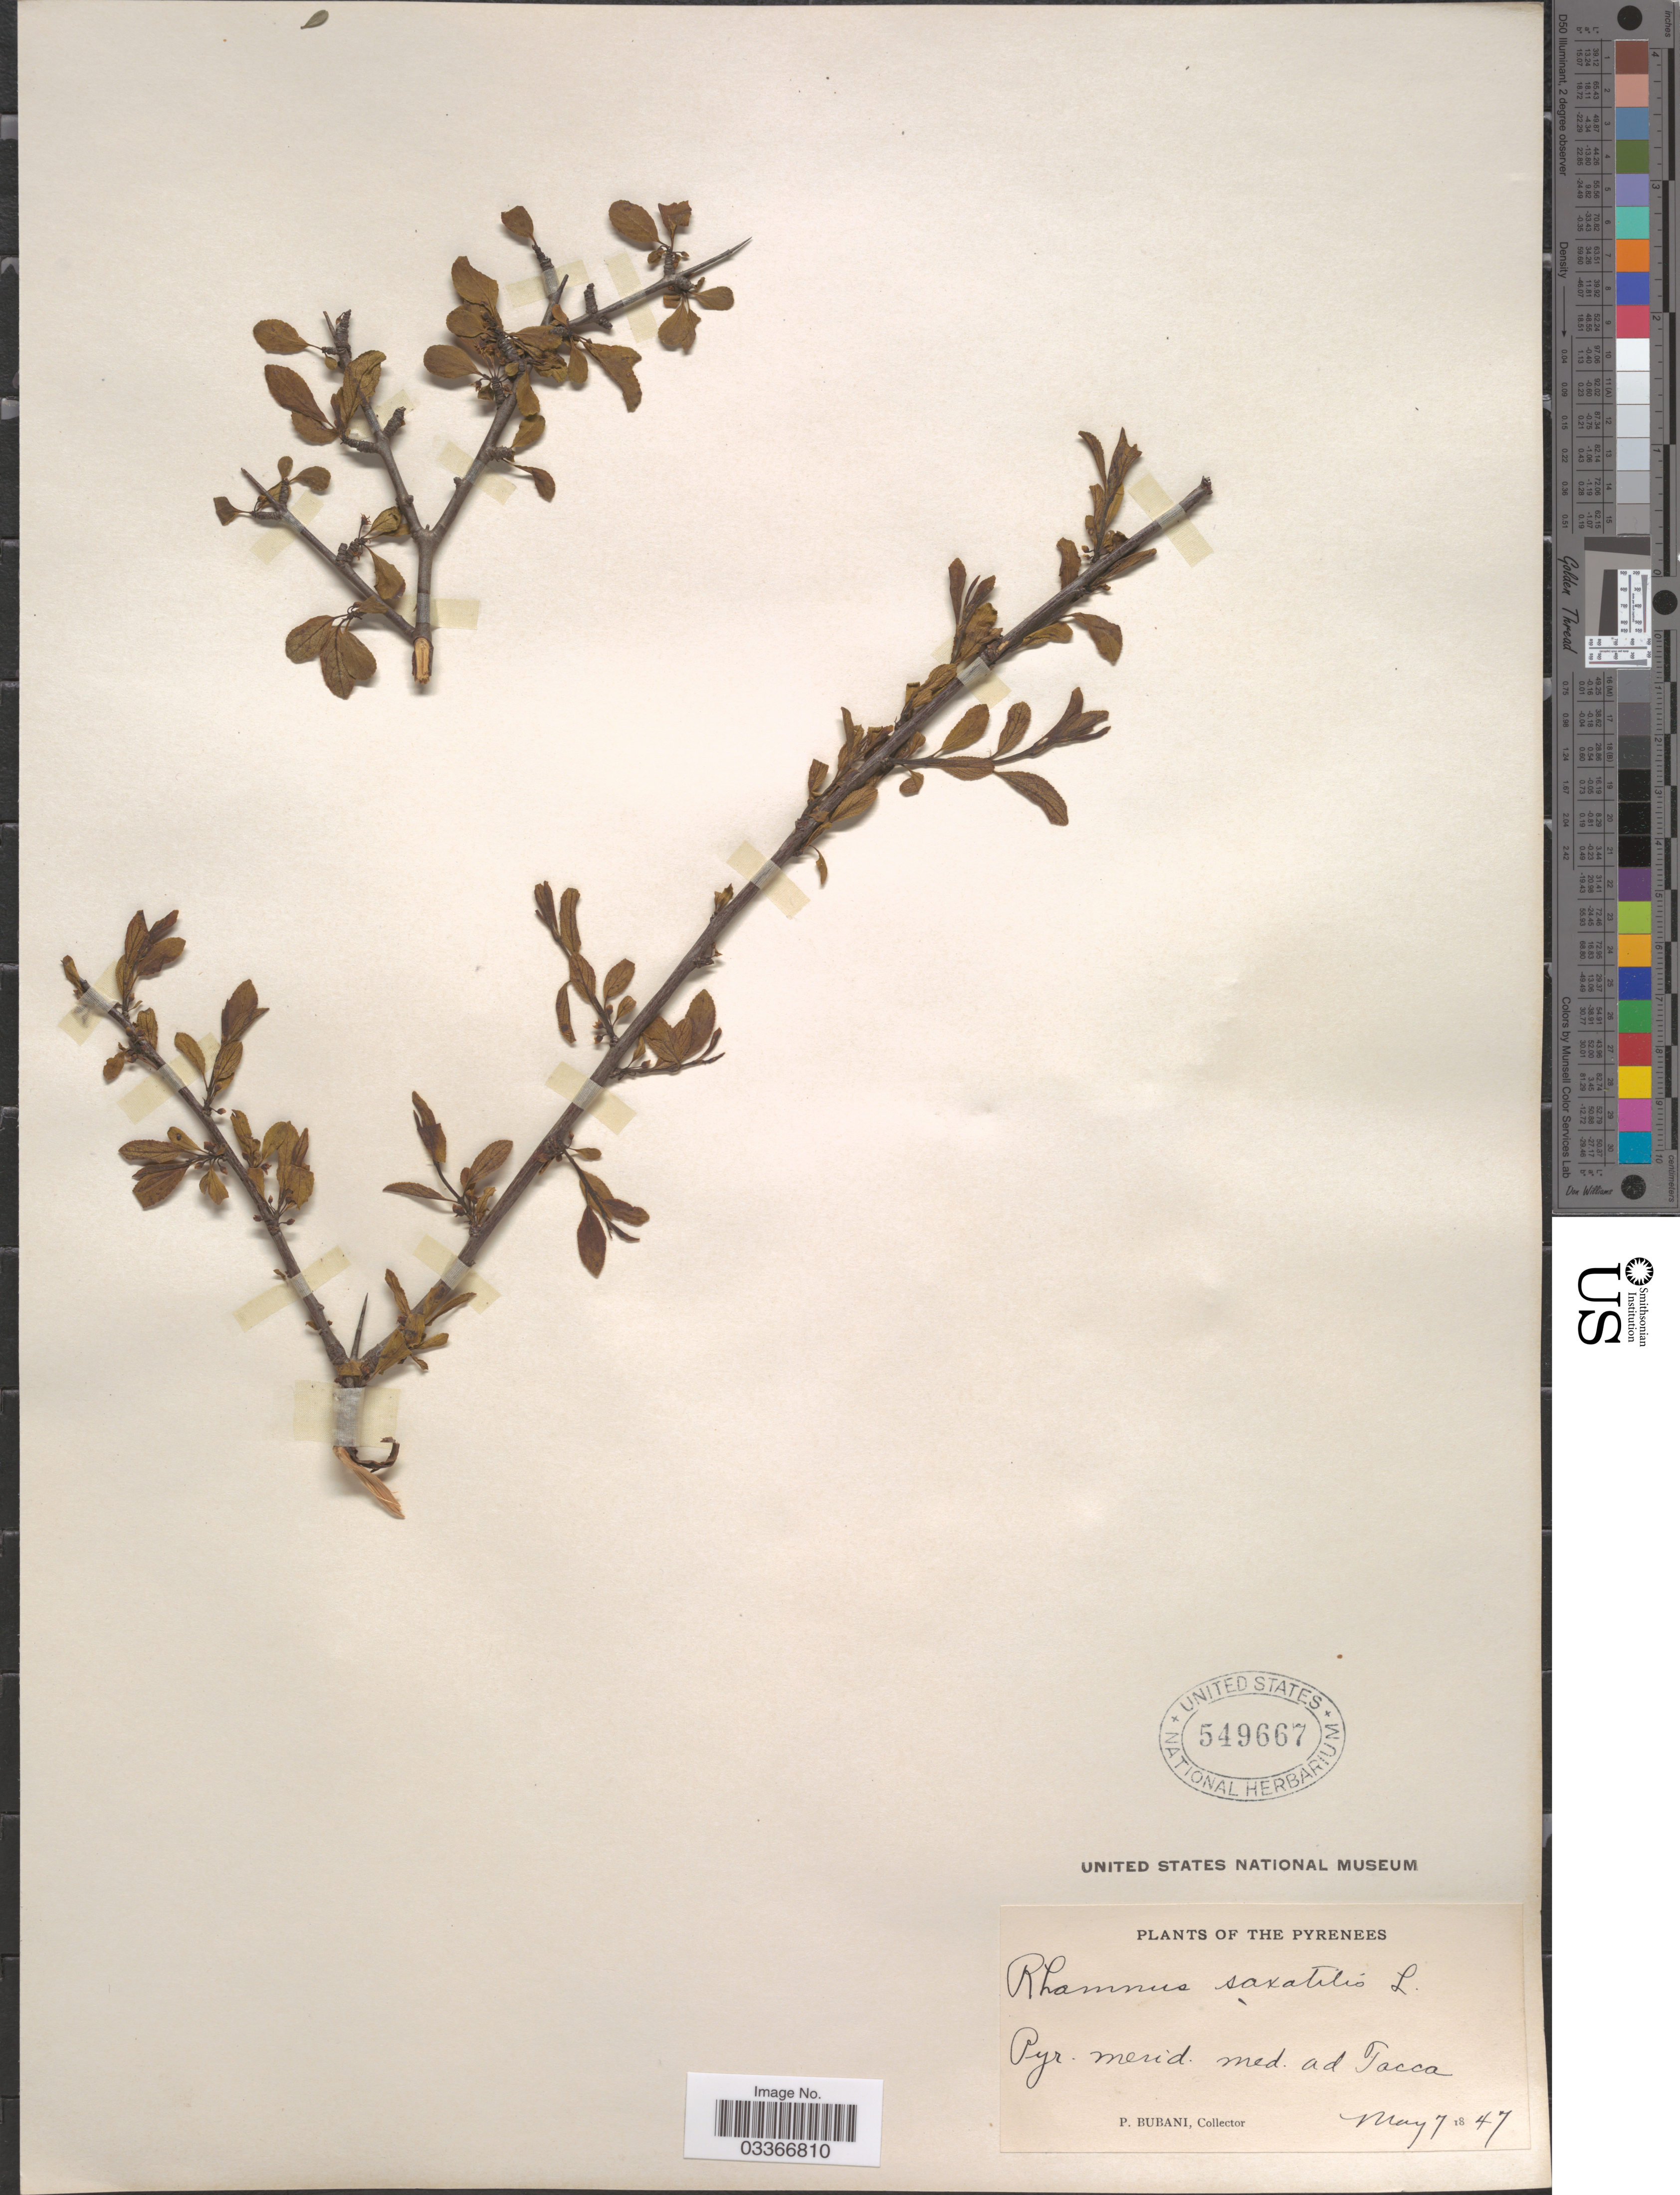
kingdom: Plantae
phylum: Tracheophyta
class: Magnoliopsida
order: Rosales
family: Rhamnaceae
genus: Rhamnus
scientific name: Rhamnus saxatilis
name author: Jacq.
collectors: P. Bubani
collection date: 1847-05-07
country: France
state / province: Corsica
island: Corse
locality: The Pyrenees. Pyr. merid. med. ad Tacca.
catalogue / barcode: US 549667